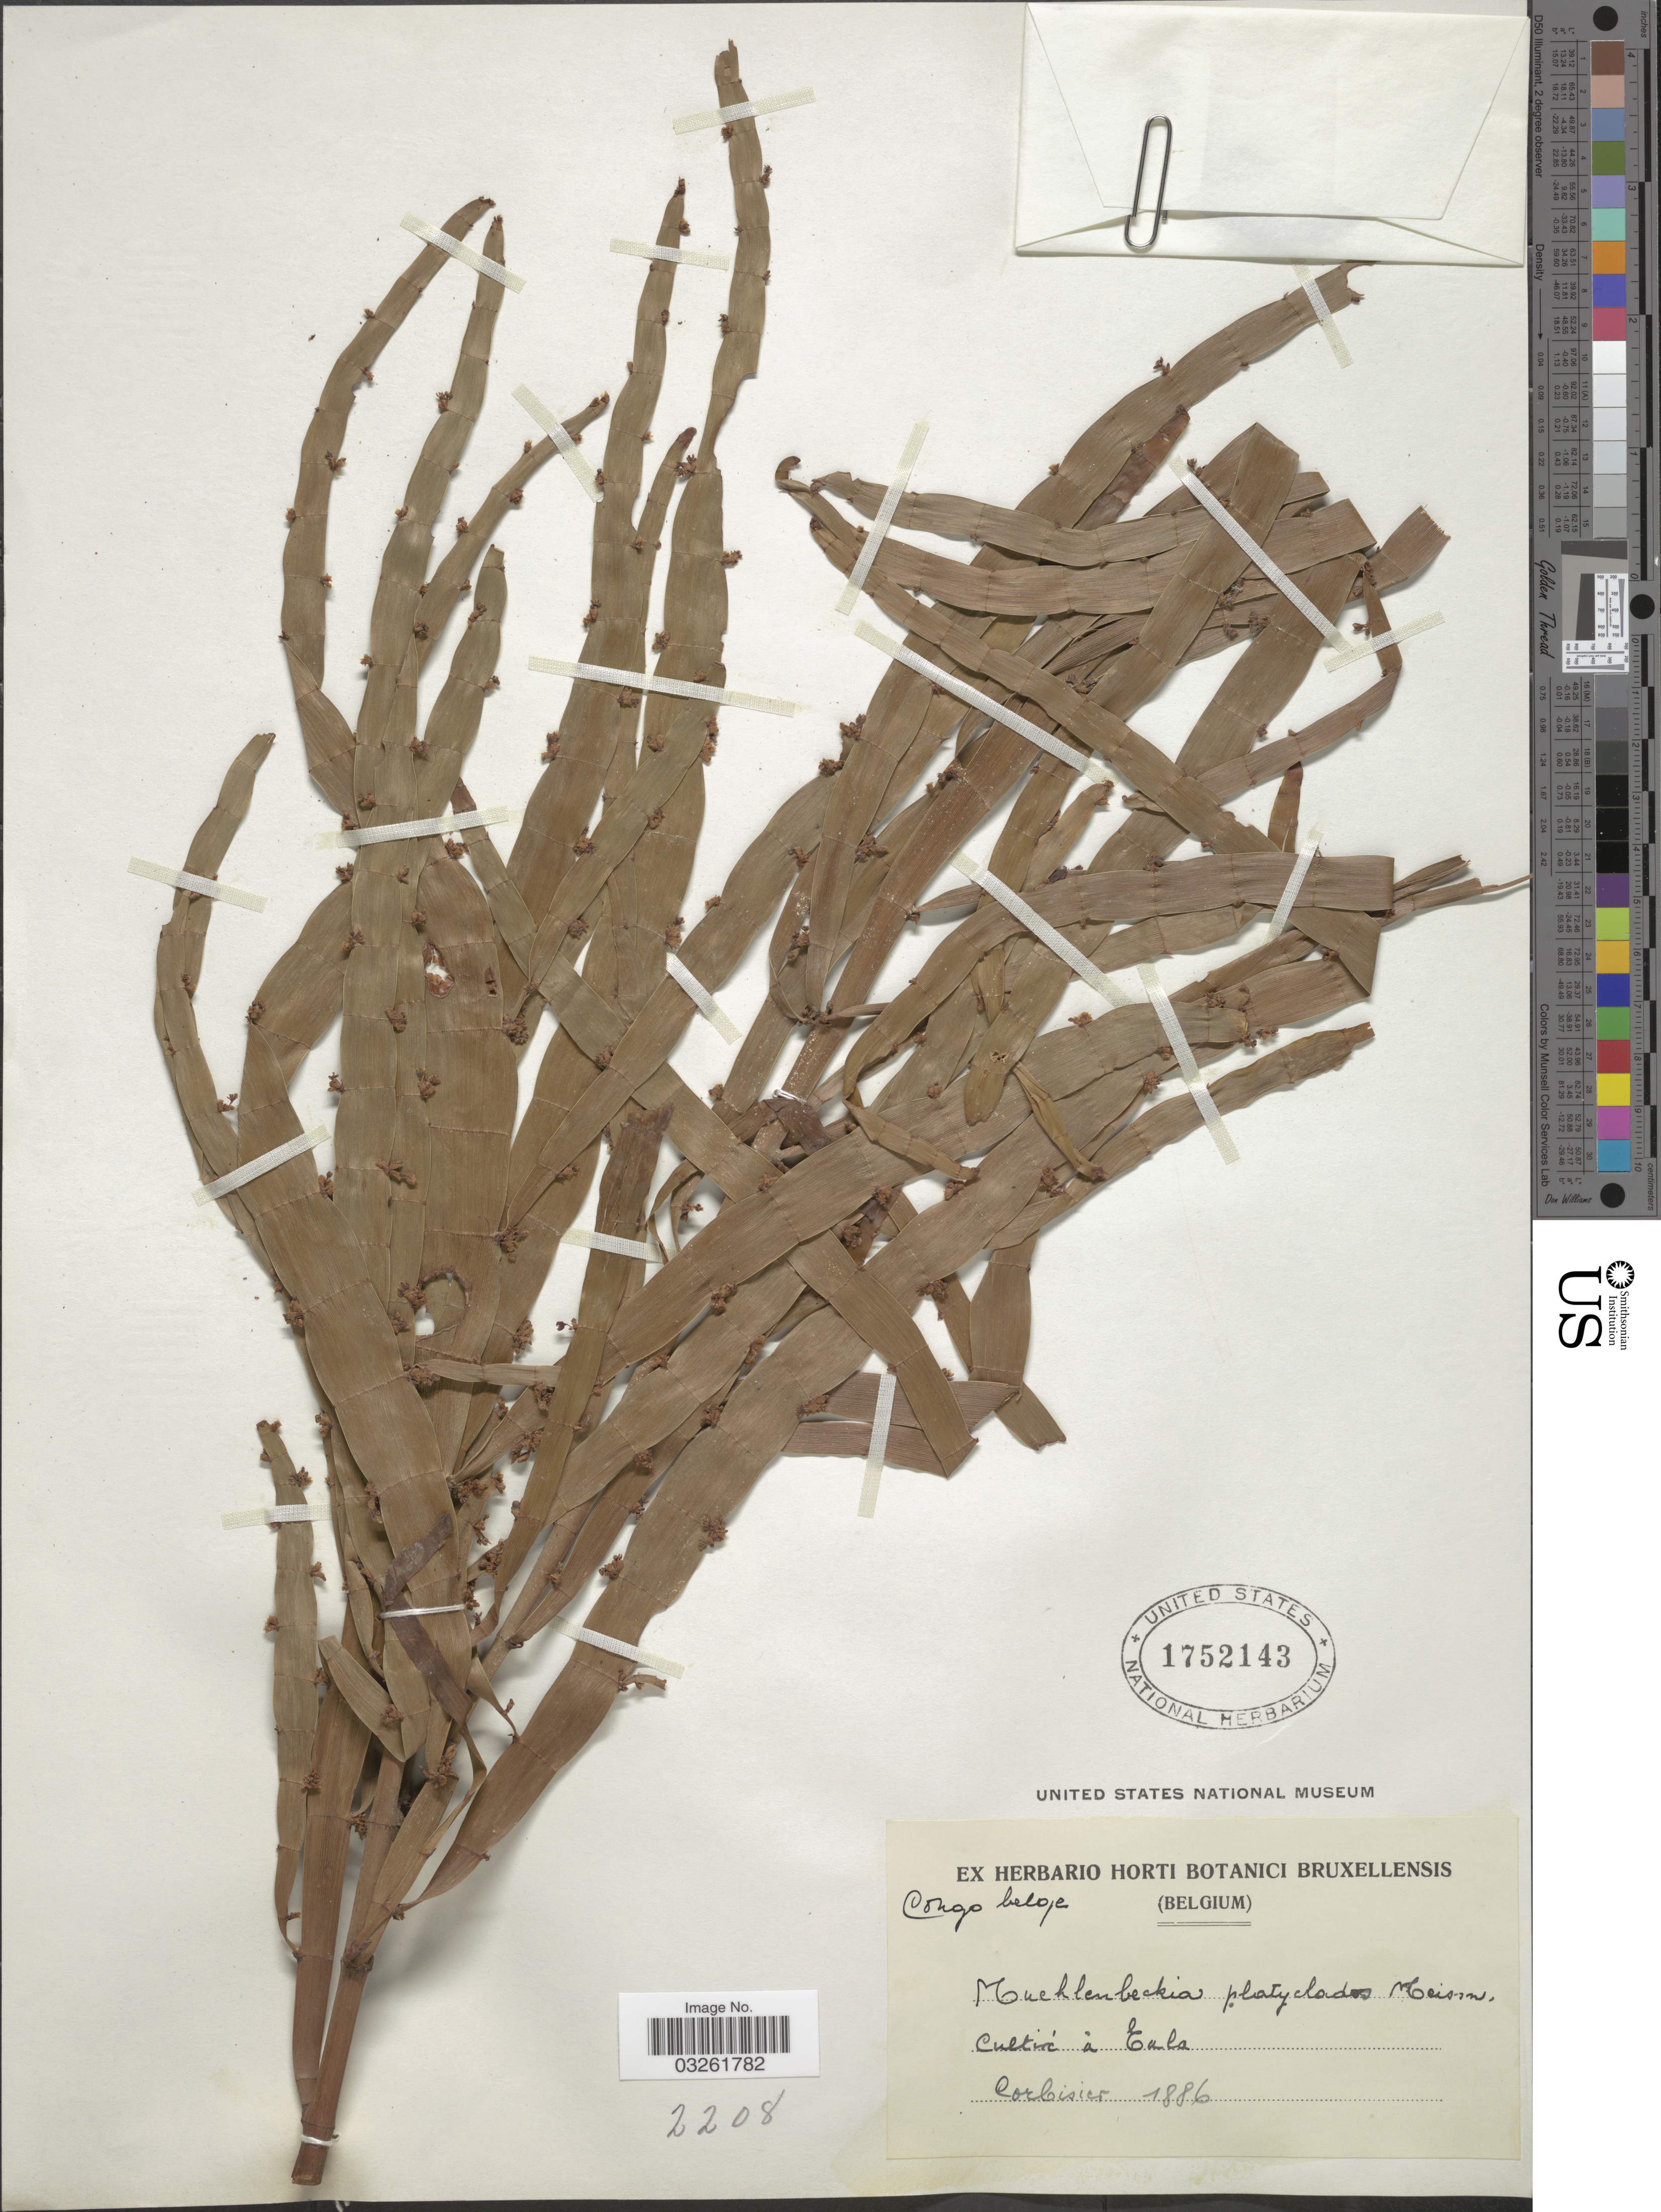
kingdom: Plantae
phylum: Tracheophyta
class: Magnoliopsida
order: Caryophyllales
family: Polygonaceae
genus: Muehlenbeckia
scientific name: Muehlenbeckia platyclada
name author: (F. Muell.) Meisn.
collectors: -. Corbisier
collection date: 1886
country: Congo, Democratic Republic of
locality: Congo Belge. Cultivé à Eala.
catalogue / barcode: US 1752143